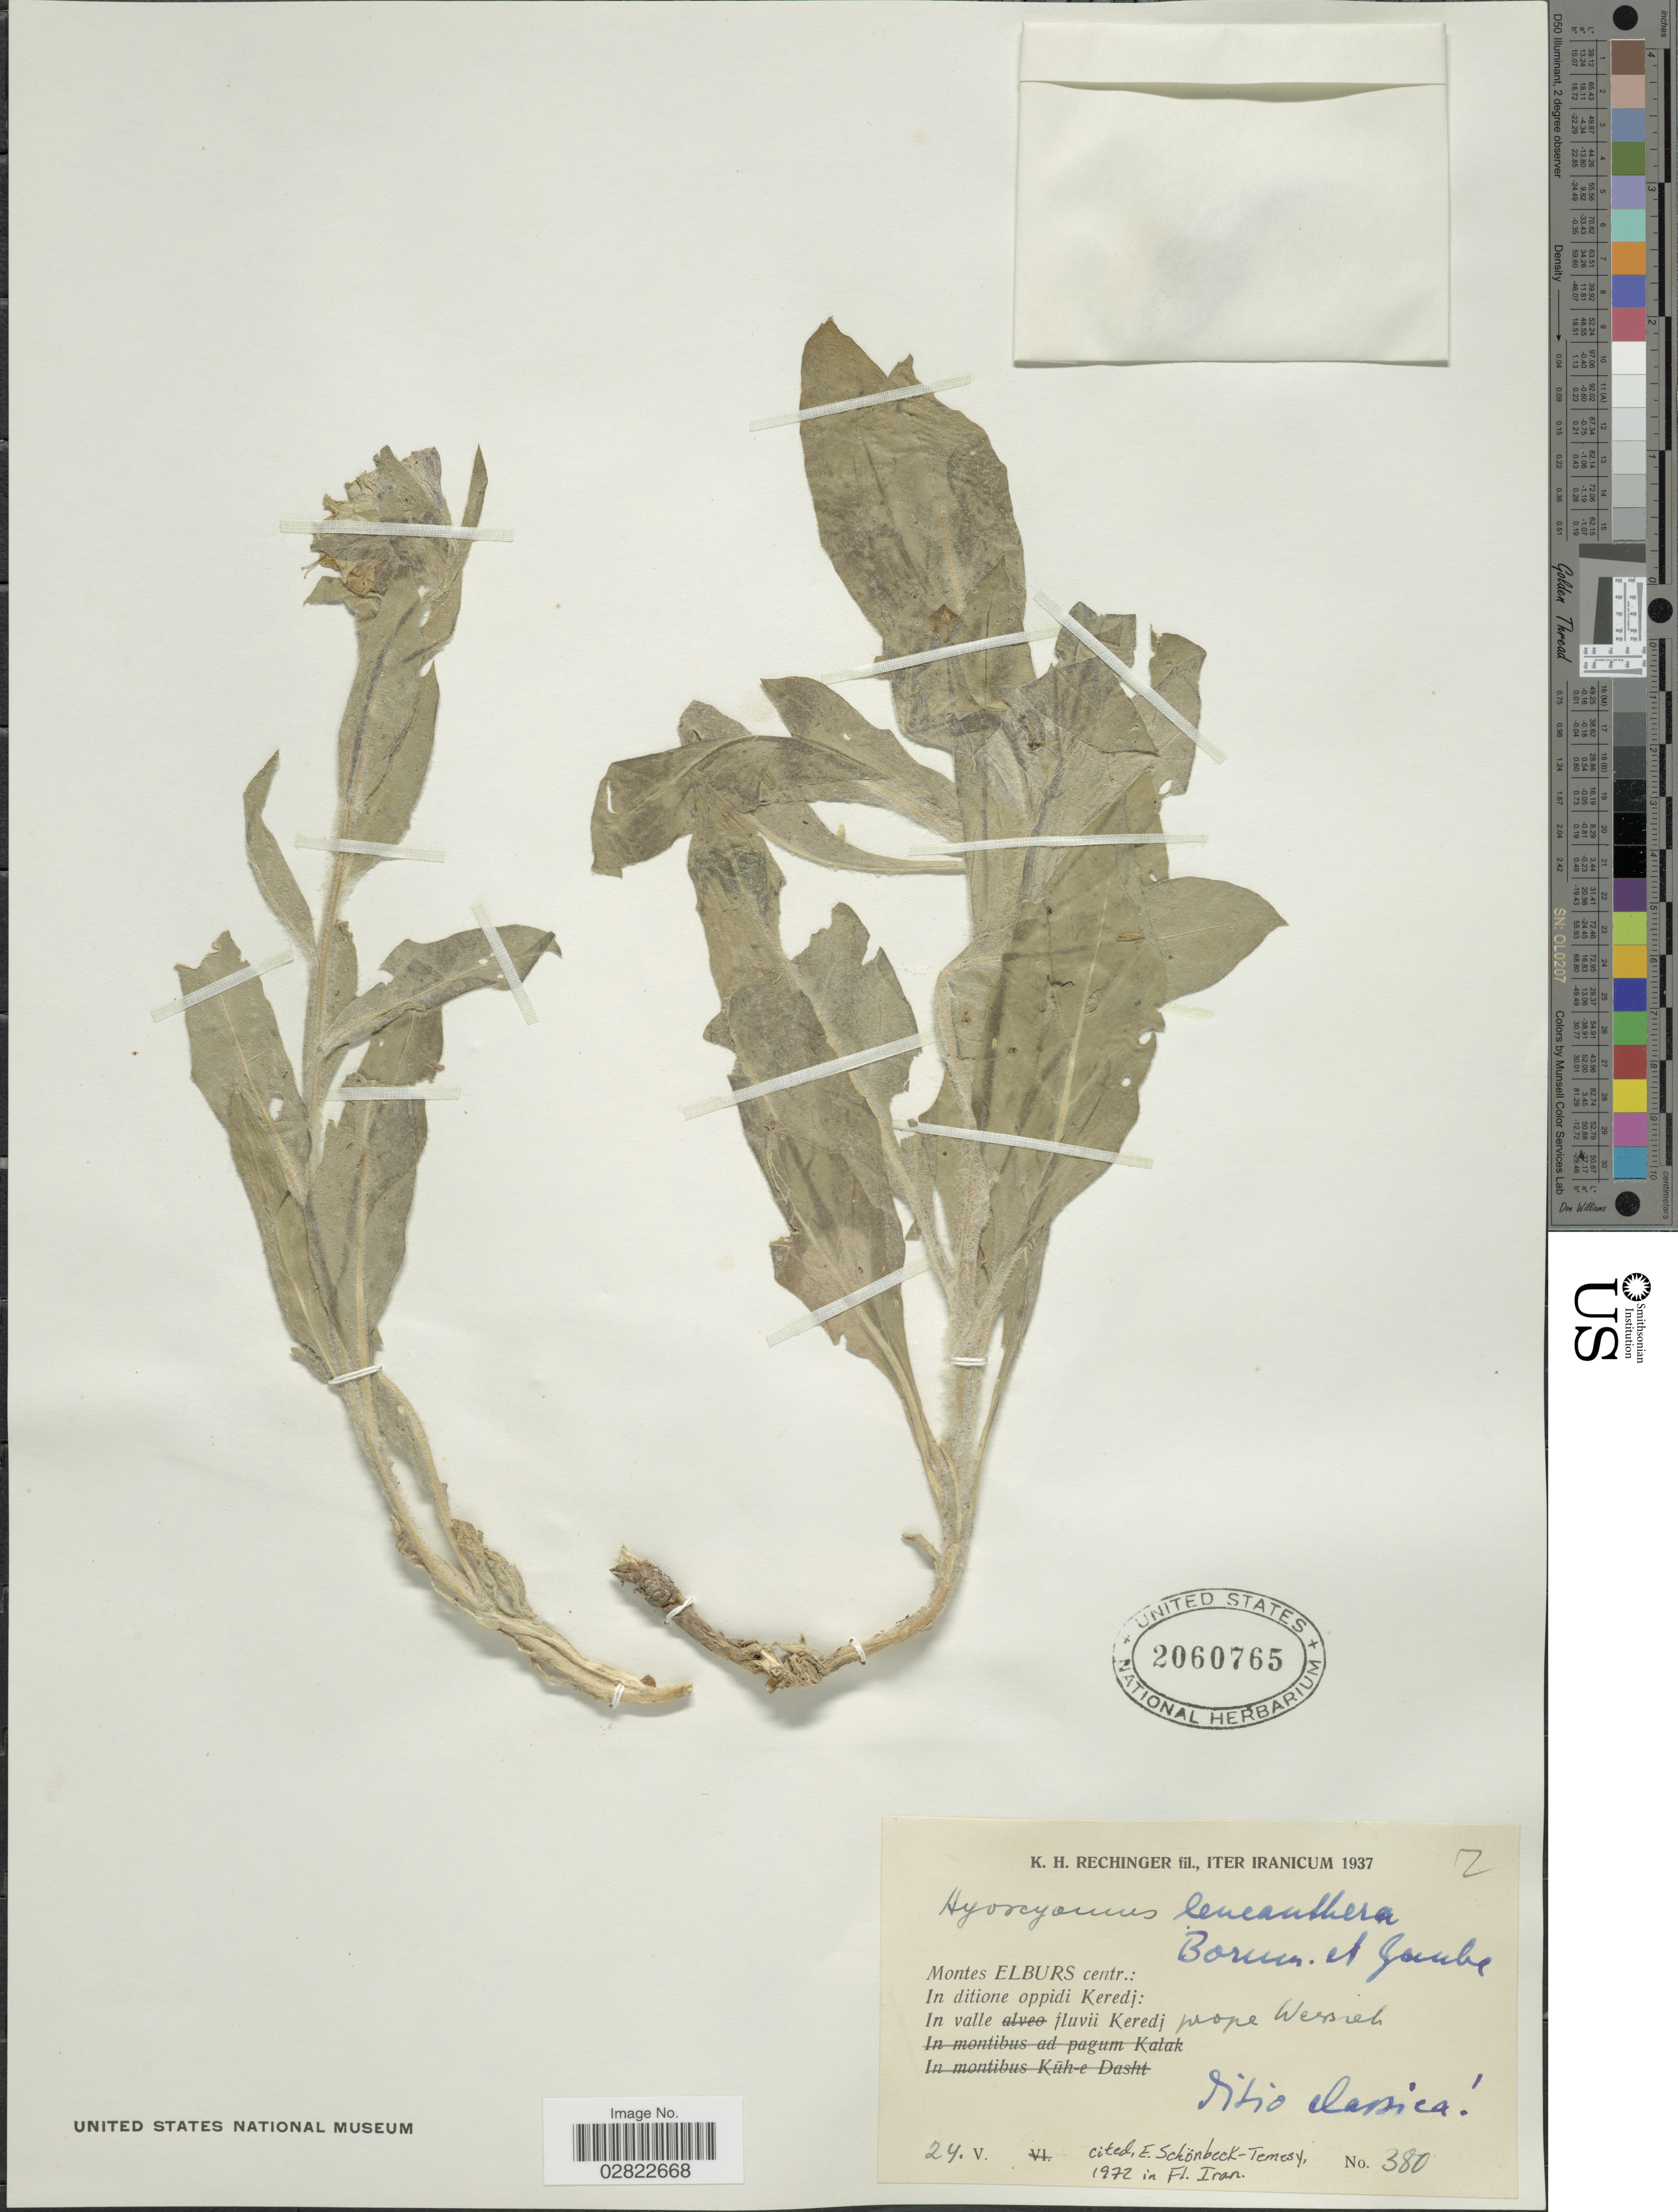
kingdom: Plantae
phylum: Tracheophyta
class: Magnoliopsida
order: Solanales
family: Solanaceae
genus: Hyoscyamus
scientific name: Hyoscyamus leucanthera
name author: Bornm. & Gauba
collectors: K. H. Rechinger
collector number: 380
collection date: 1937-05-24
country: Iran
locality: Montes Elburs centr.: In ditione oppidi Keredj: In valle fluvii Keredj prope Wessieh.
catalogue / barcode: US 2060765